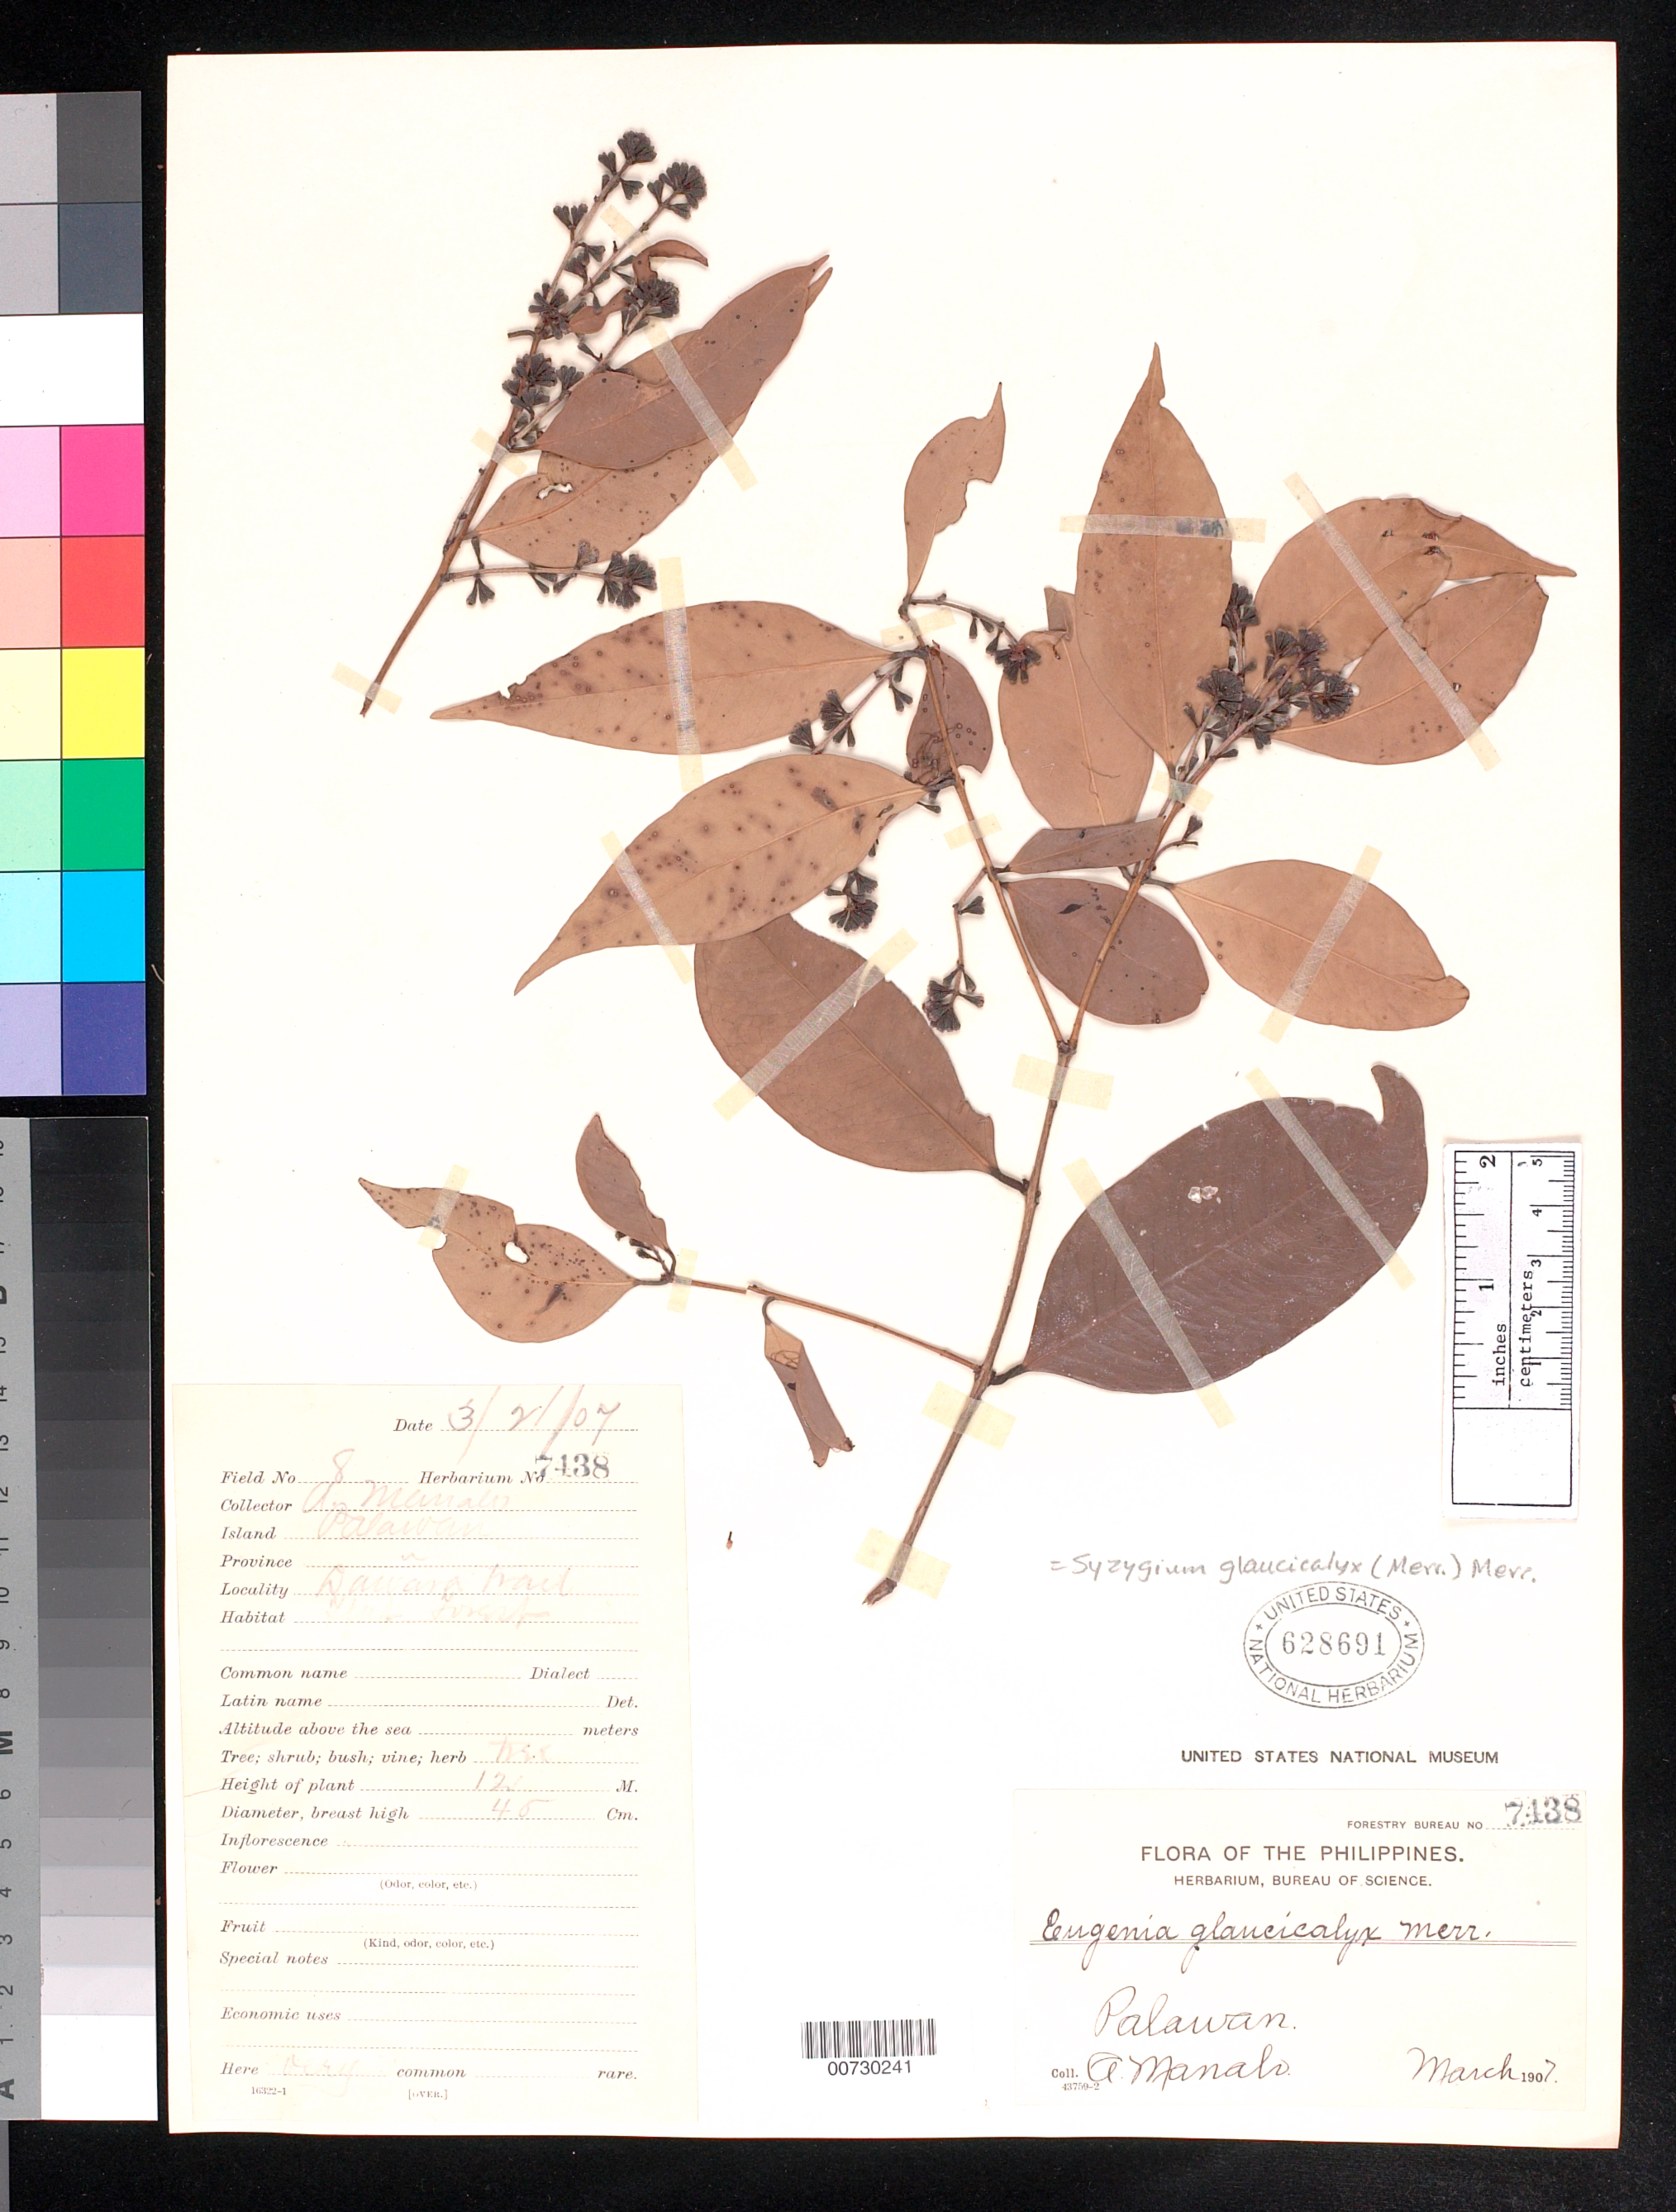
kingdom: Plantae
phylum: Tracheophyta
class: Magnoliopsida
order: Myrtales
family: Myrtaceae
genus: Syzygium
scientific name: Syzygium glaucicalyx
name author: (Merr.) Merr.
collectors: A. Manalo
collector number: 7438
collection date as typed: Mar 1907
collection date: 1907-03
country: Philippines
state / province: Mimaropa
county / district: Palawan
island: Palawan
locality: Farauingay dintay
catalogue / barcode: US 628691